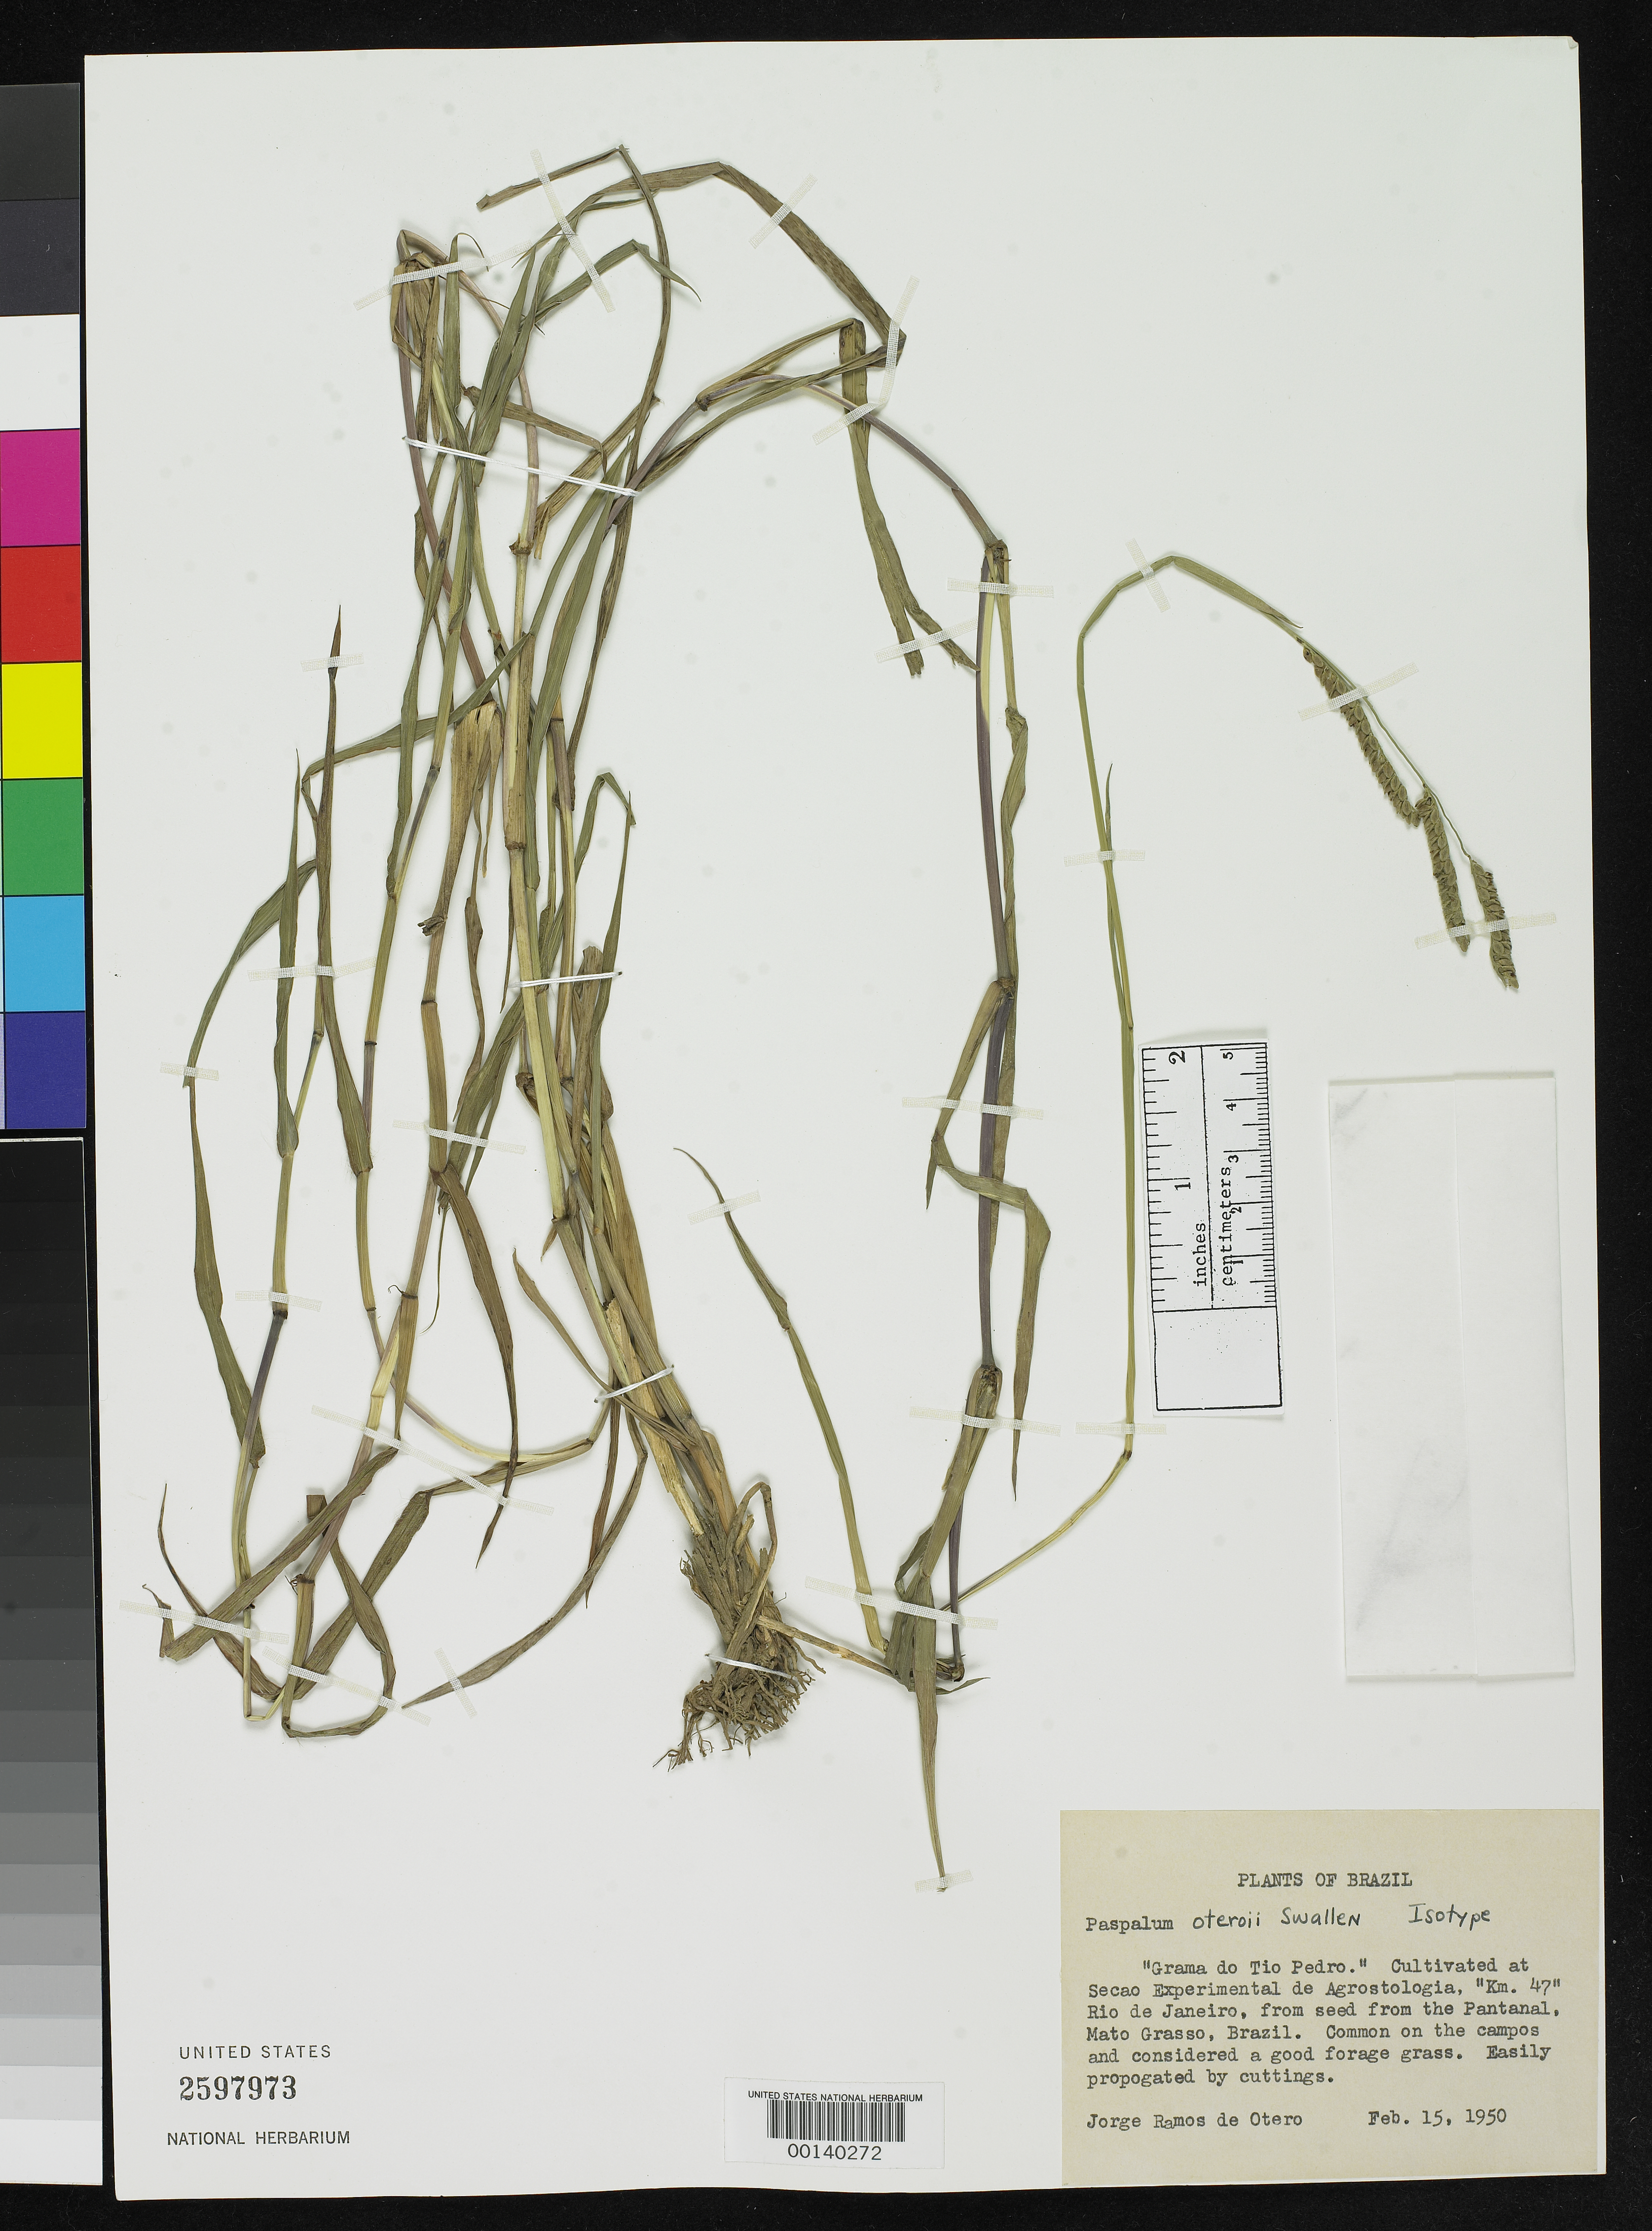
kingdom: Plantae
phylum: Tracheophyta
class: Liliopsida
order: Poales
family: Poaceae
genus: Paspalum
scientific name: Paspalum oteroi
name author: Swallen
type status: Isotype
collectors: J. de Otero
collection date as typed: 15 Feb 1950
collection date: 1950-02-15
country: Brazil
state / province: Mato Grosso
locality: Pantanal, cultivated at Secas Experimental de Agrostologia.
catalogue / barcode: US 2597973